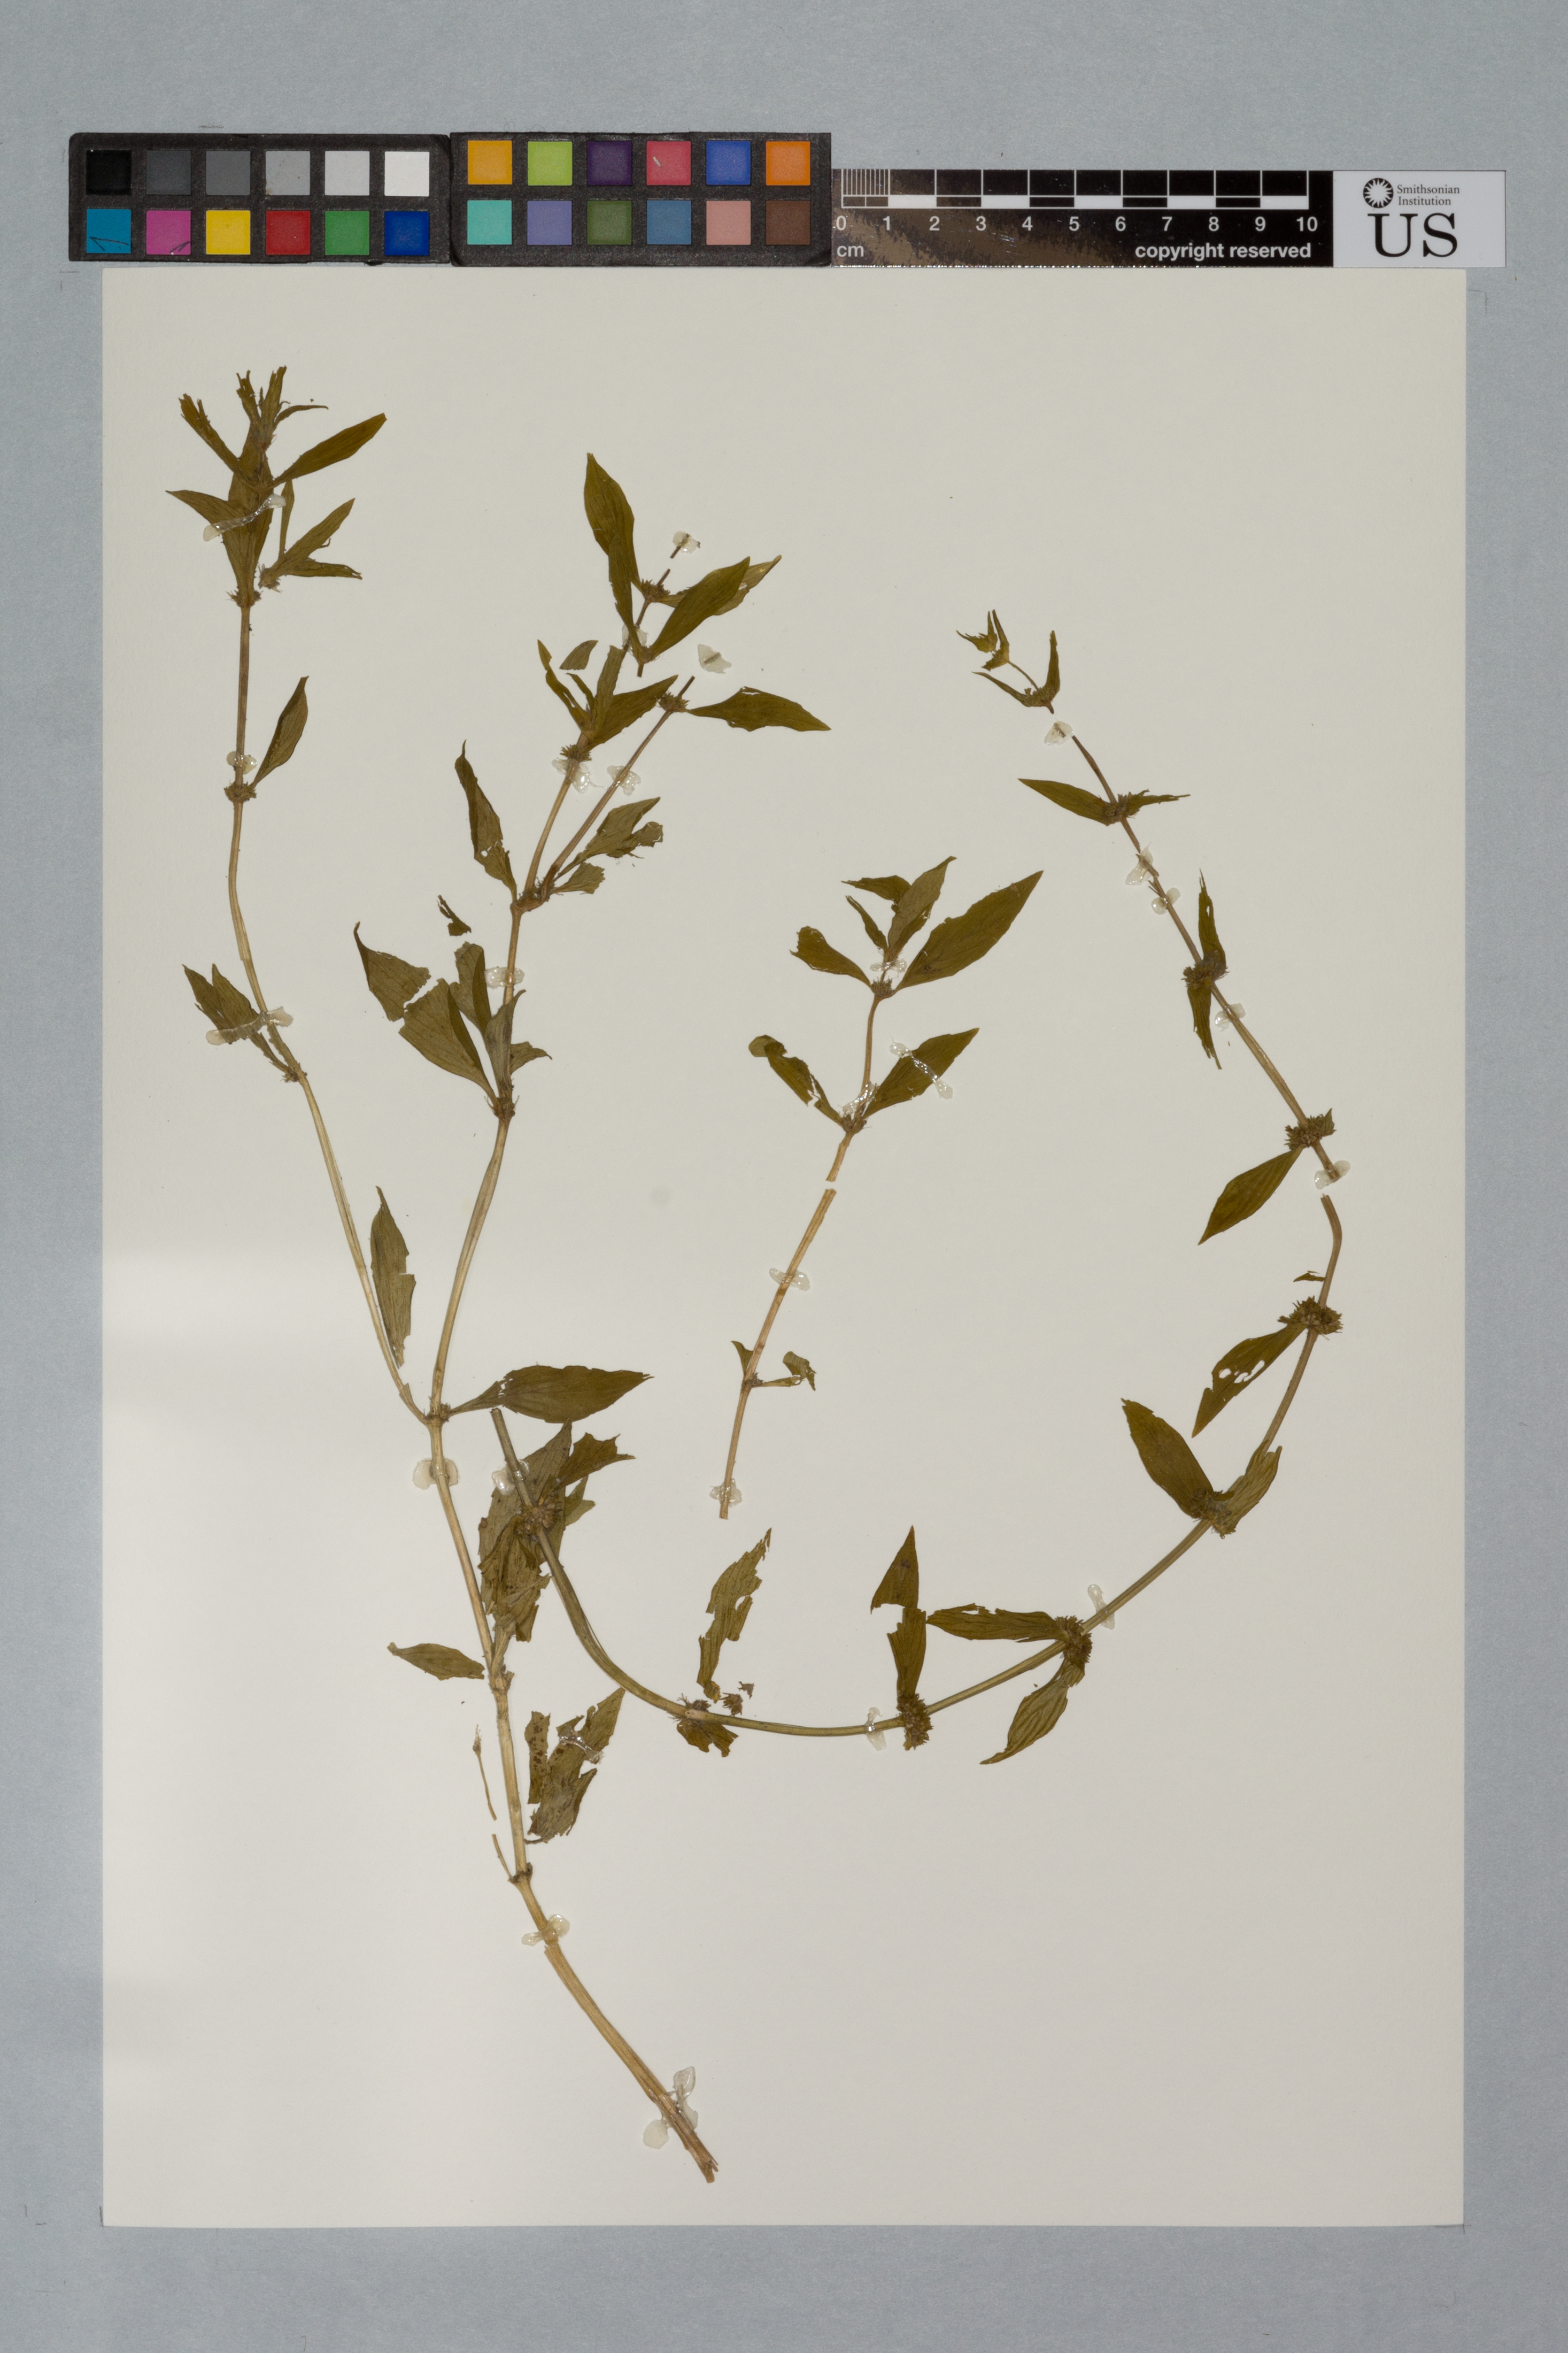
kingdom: Plantae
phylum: Tracheophyta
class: Magnoliopsida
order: Gentianales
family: Rubiaceae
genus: Spermacoce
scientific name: Spermacoce latifolia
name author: Aubl.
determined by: Delprete, P. G., Herb. de Guyane Cay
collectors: H. Jacquemin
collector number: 2125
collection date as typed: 15-Sep-77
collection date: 1977-09-15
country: French Guiana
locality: Saut Maripa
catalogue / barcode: US 2835154